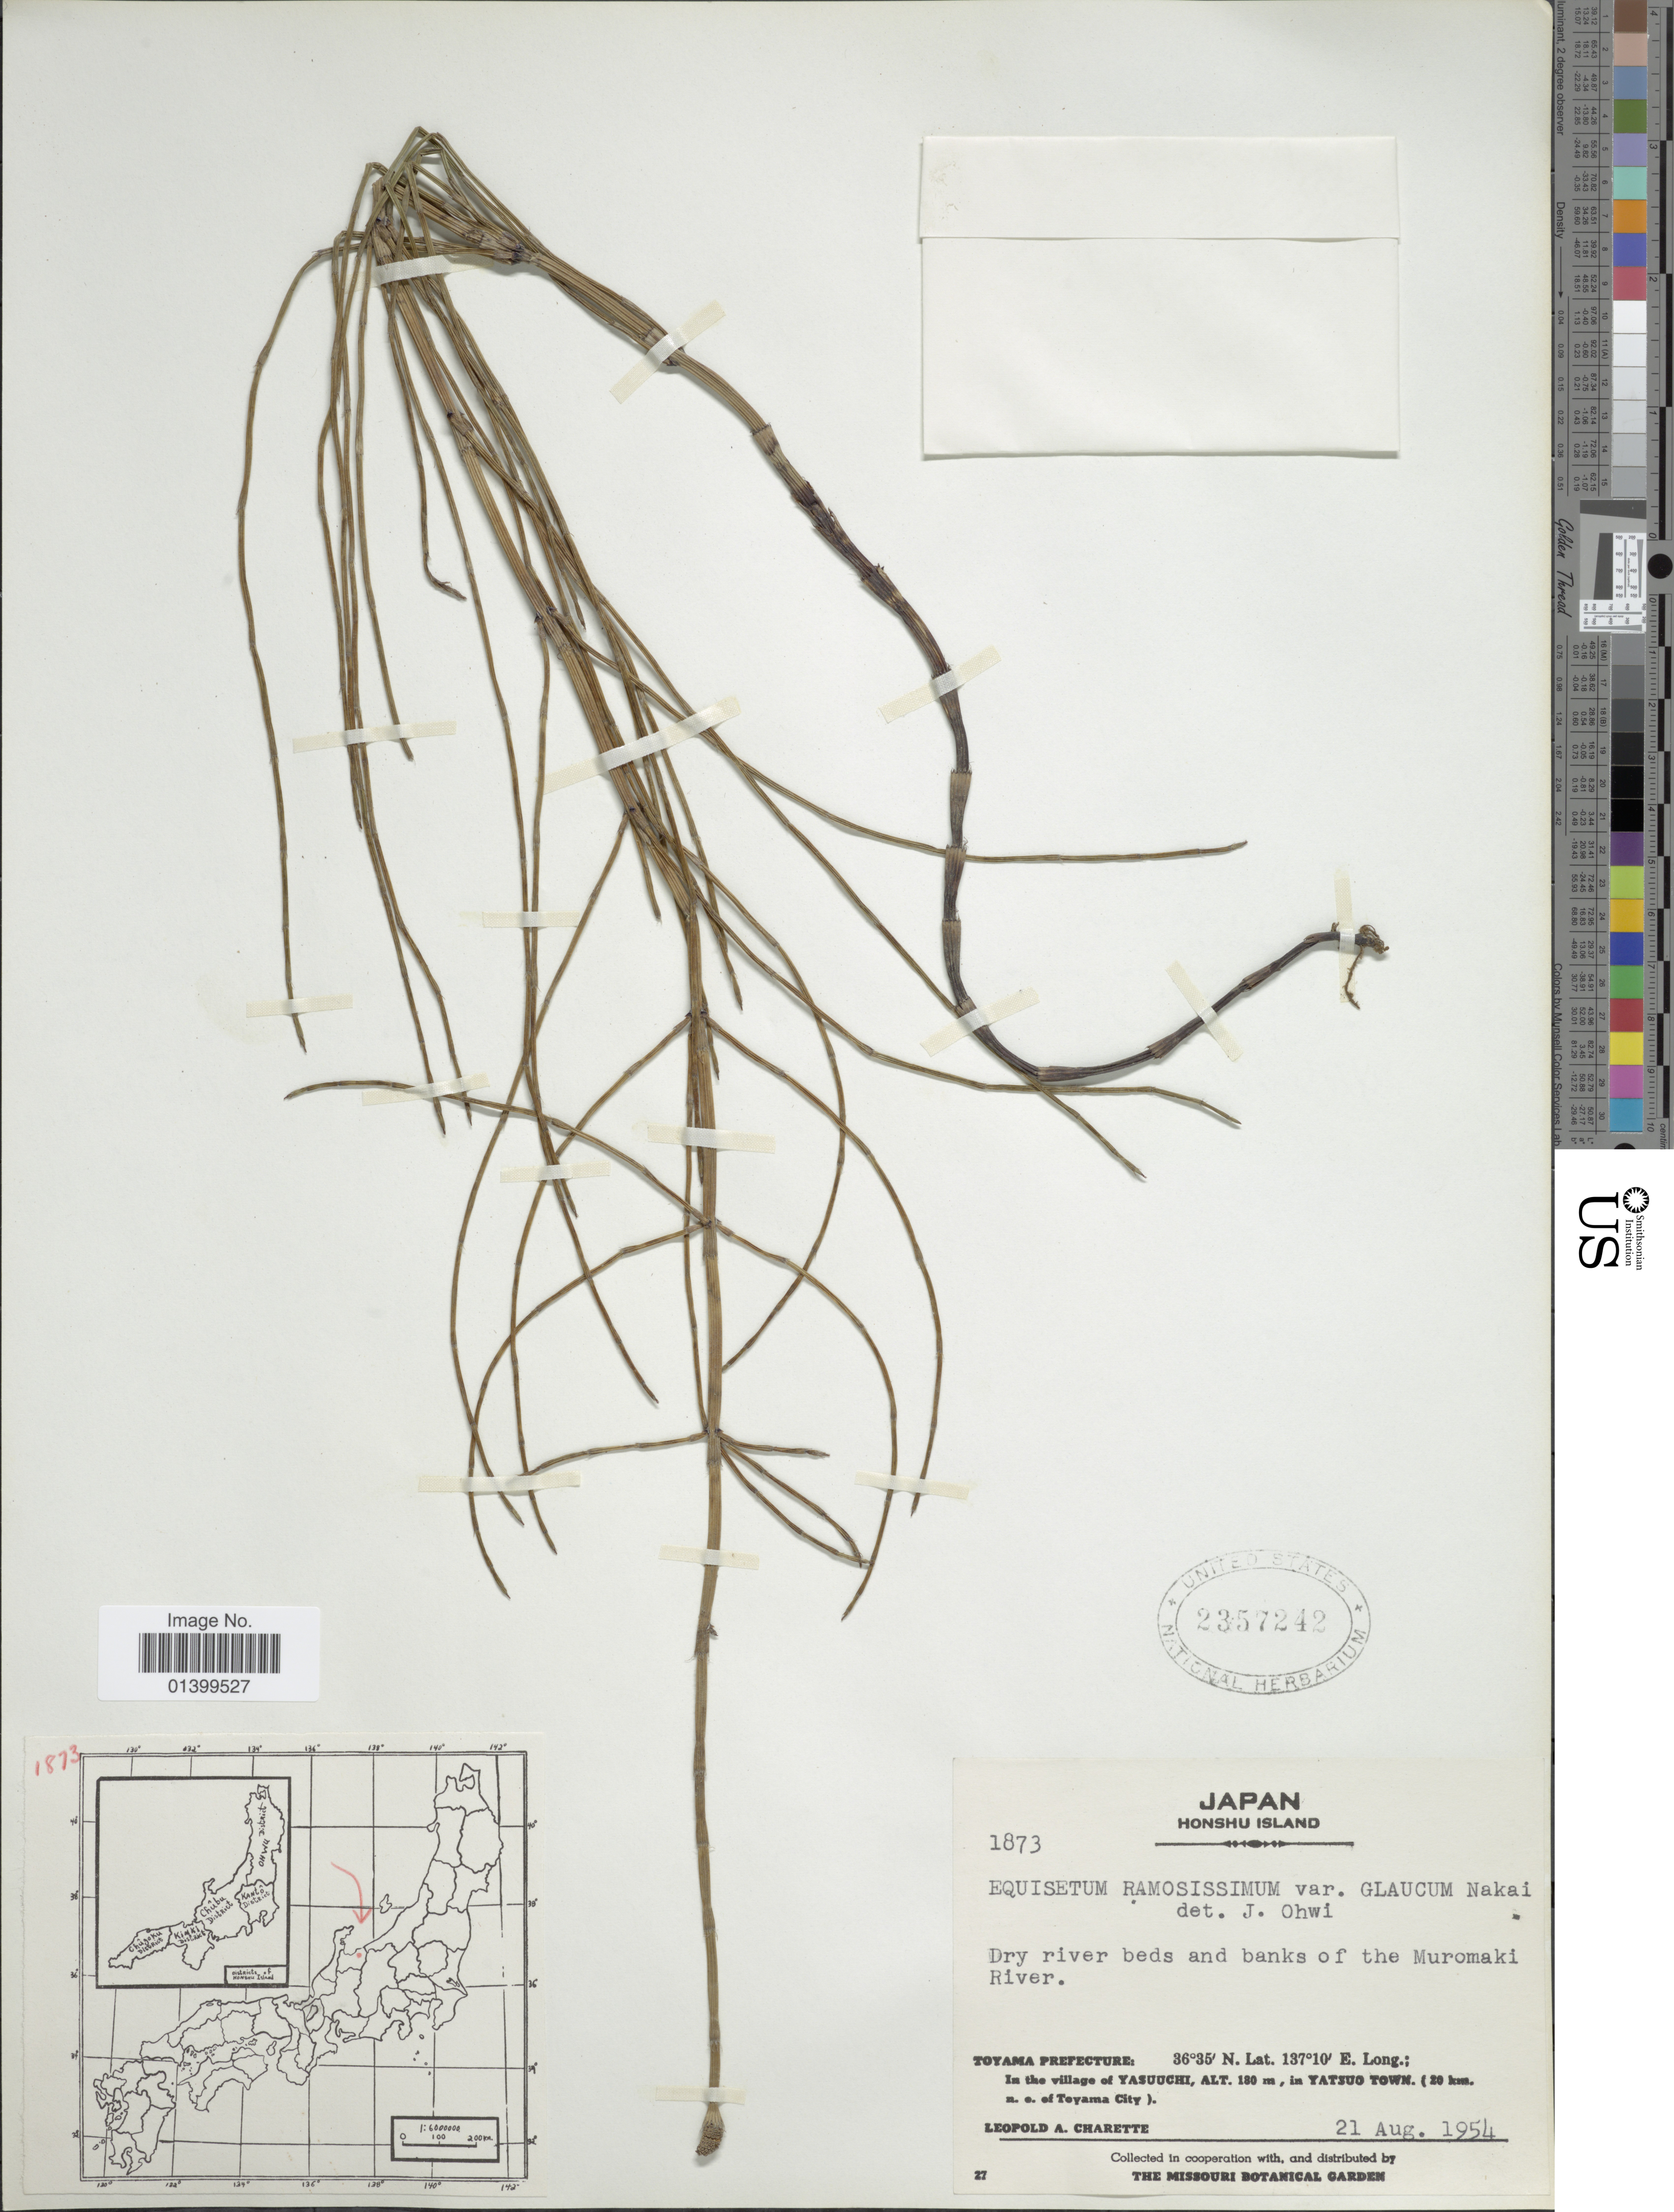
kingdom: Plantae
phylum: Tracheophyta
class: Polypodiopsida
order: Equisetales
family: Equisetaceae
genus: Equisetum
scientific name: Equisetum ramosissimum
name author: Desf.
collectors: L. A. Charette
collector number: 1873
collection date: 1954-08-21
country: Japan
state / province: Toyama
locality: Honshu Island. Dry river beds and banks of the Muromaki River. Toyama Prefecture: In the village of Yasuuchi, in Yatsuo Town (20 km. n.e. of Toyama City)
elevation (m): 180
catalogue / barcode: US 2357242